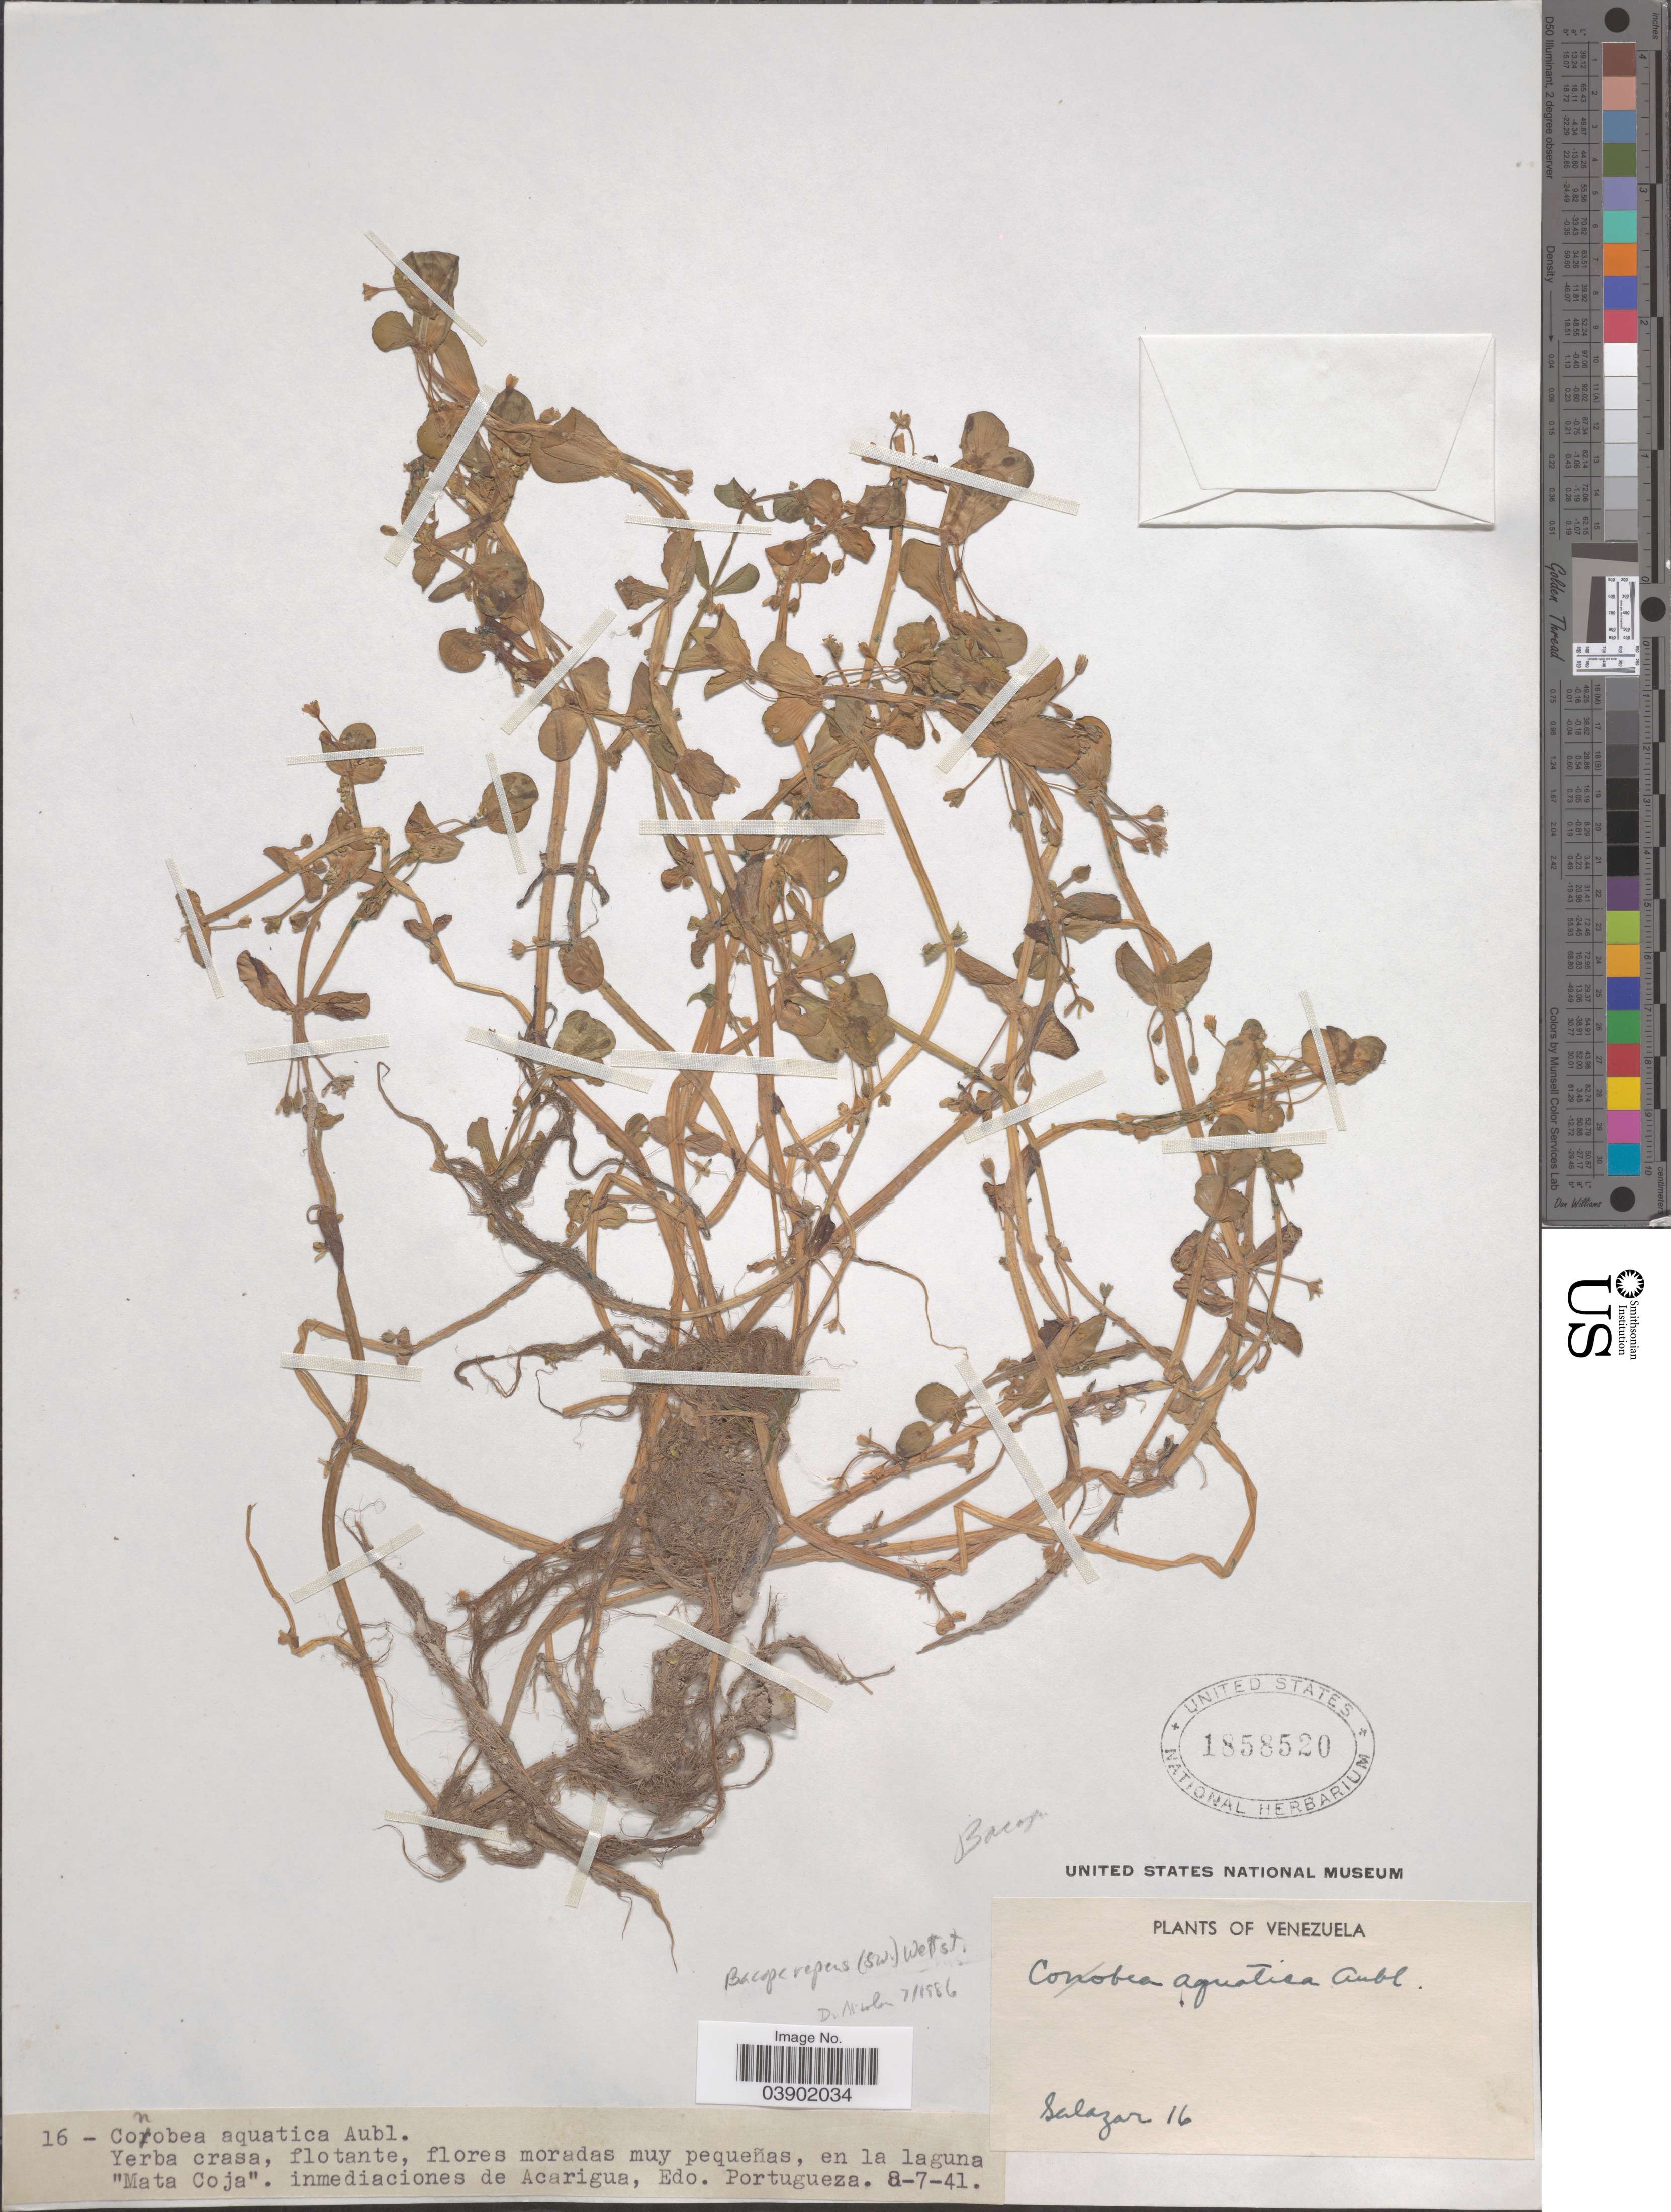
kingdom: Plantae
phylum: Tracheophyta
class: Magnoliopsida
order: Lamiales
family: Plantaginaceae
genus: Bacopa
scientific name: Bacopa repens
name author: (Sw.) Wettst.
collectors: -. Salazar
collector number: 16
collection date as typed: Transcribed d/m/y: 8/7/41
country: Venezuela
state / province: Portuguesa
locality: En la laguna "Mata Coja". inmediaciones de Acarigua, Edo. Portugueza.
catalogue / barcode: US 1858520